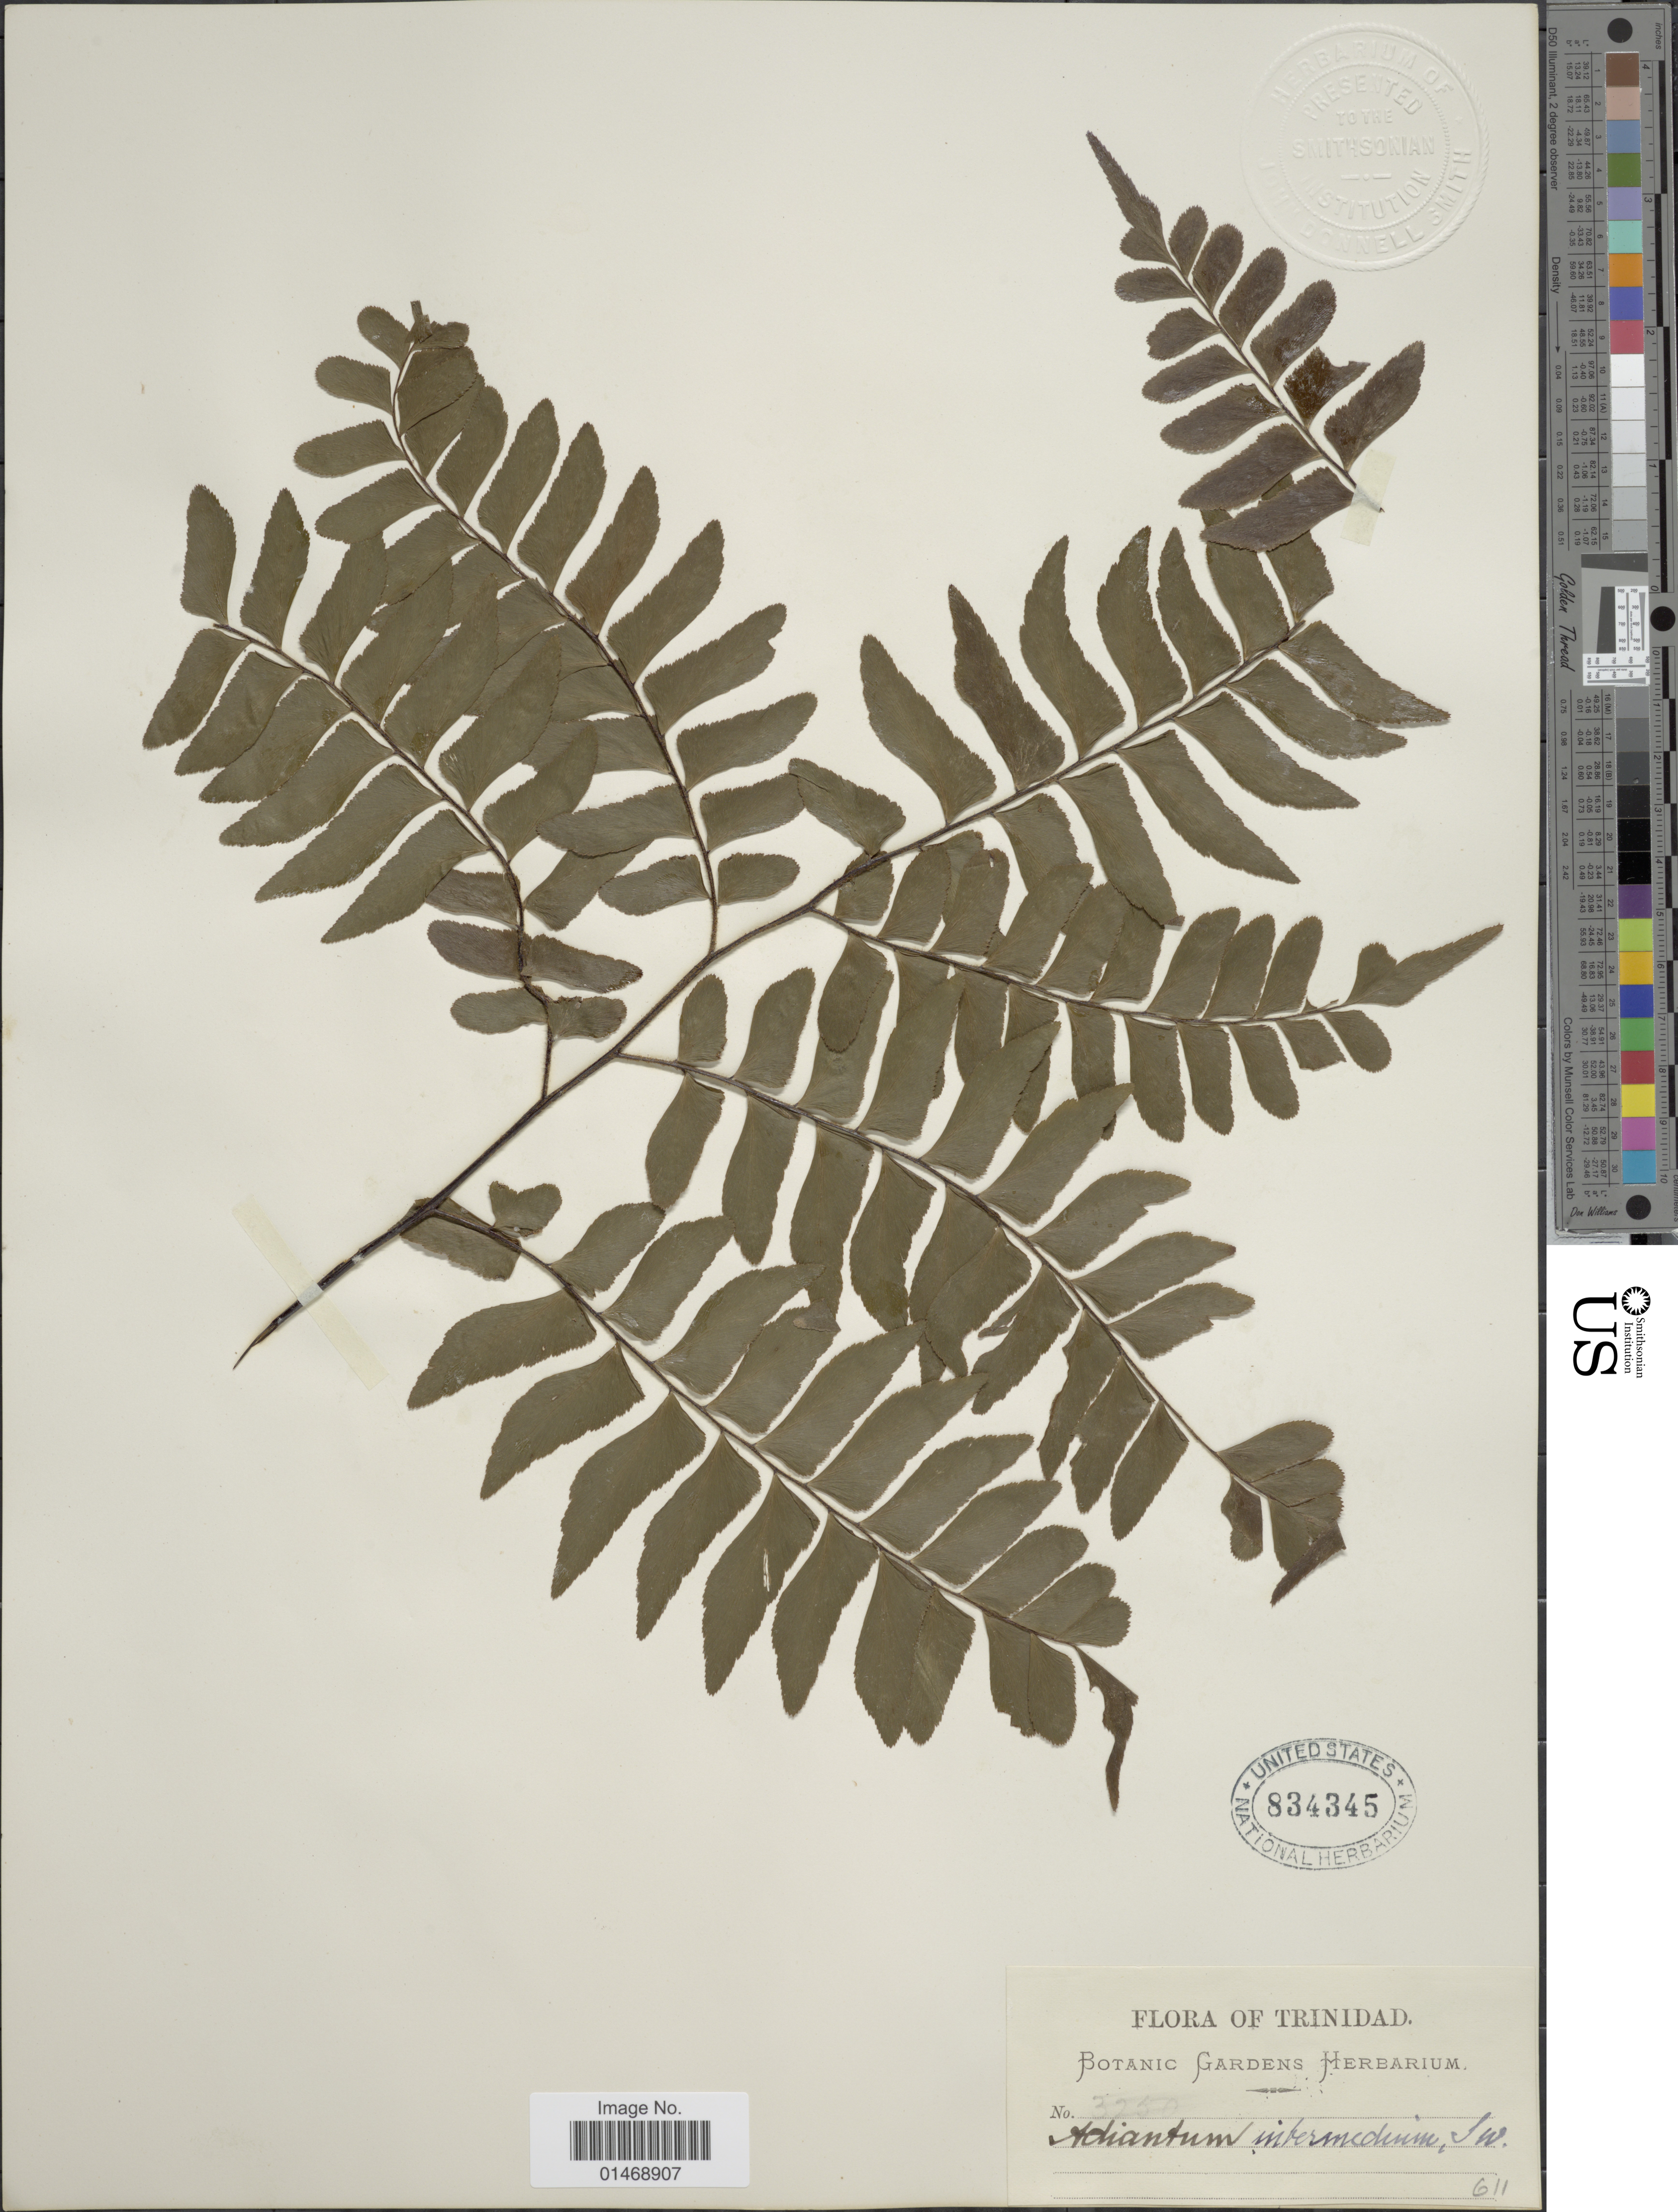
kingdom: Plantae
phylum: Tracheophyta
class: Polypodiopsida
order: Polypodiales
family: Pteridaceae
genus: Adiantum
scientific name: Adiantum latifolium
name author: Lam.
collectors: Botanic Gardens Herbarium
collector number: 3250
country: Trinidad and Tobago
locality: Trinidad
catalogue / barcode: US 834345